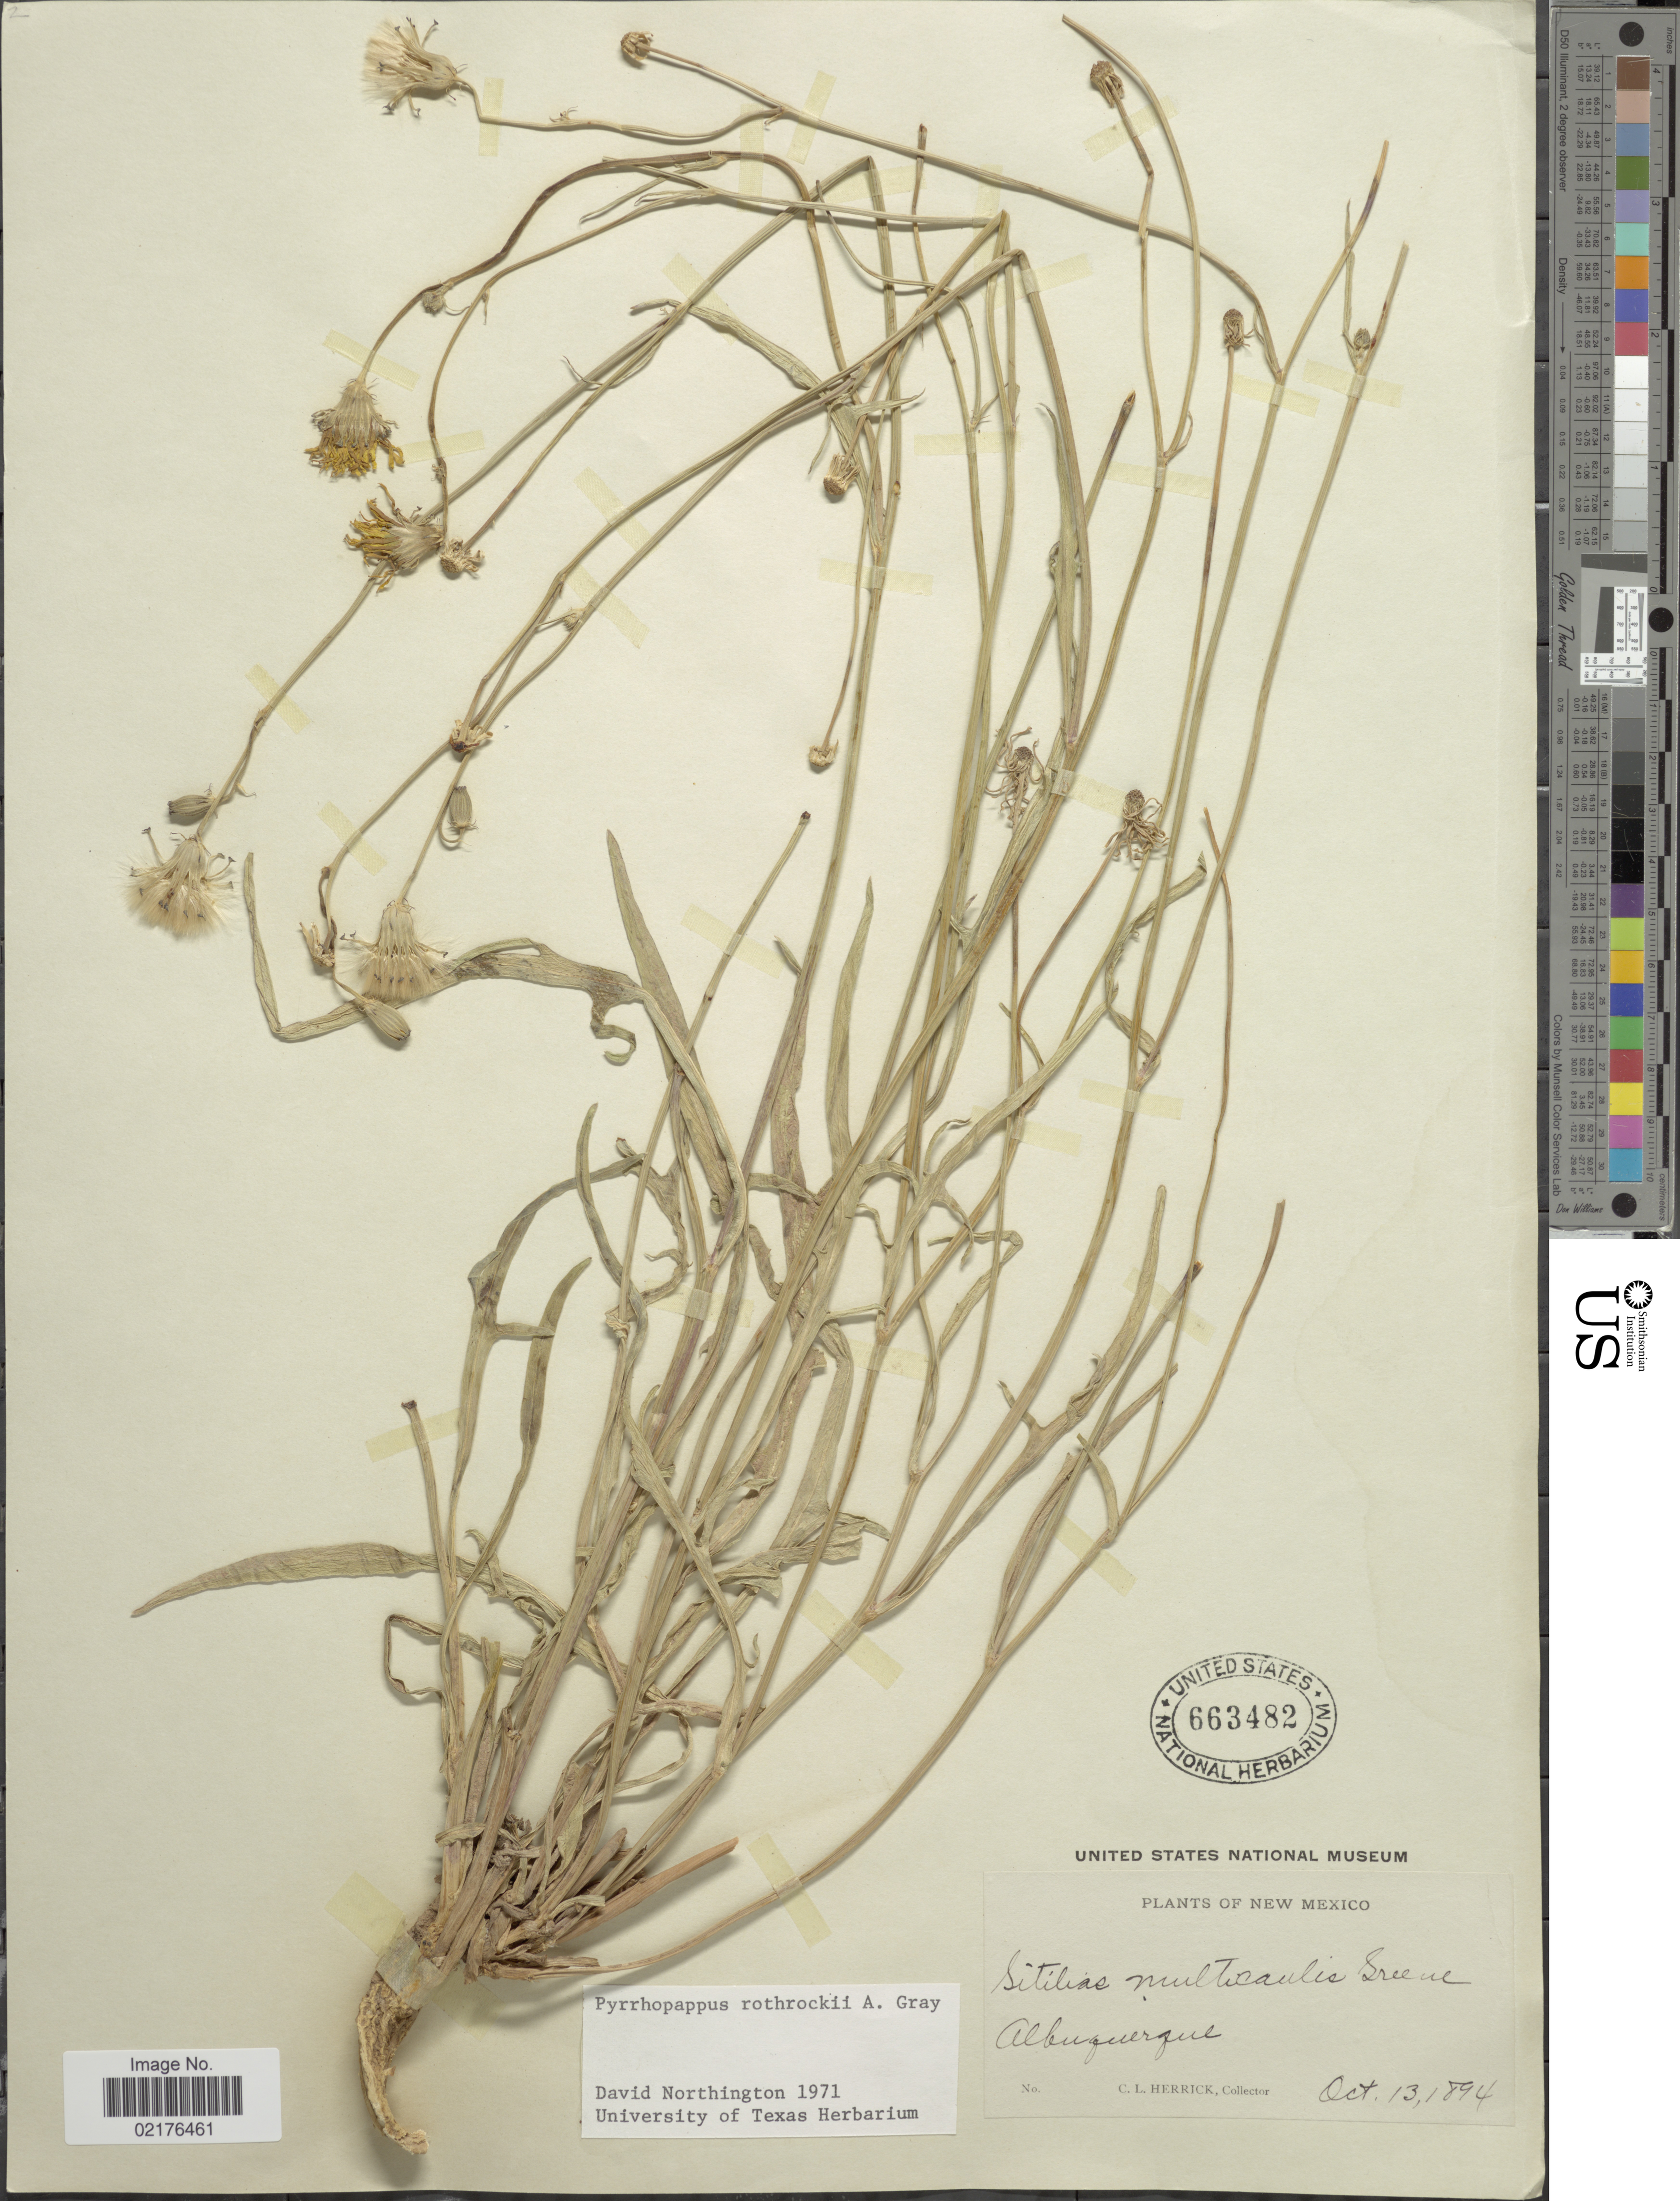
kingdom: Plantae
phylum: Tracheophyta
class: Magnoliopsida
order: Asterales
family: Asteraceae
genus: Pyrrhopappus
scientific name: Pyrrhopappus rothrockii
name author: A. Gray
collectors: C. Herrick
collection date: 1894-10-13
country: United States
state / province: New Mexico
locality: Alburguerque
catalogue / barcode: US 663482